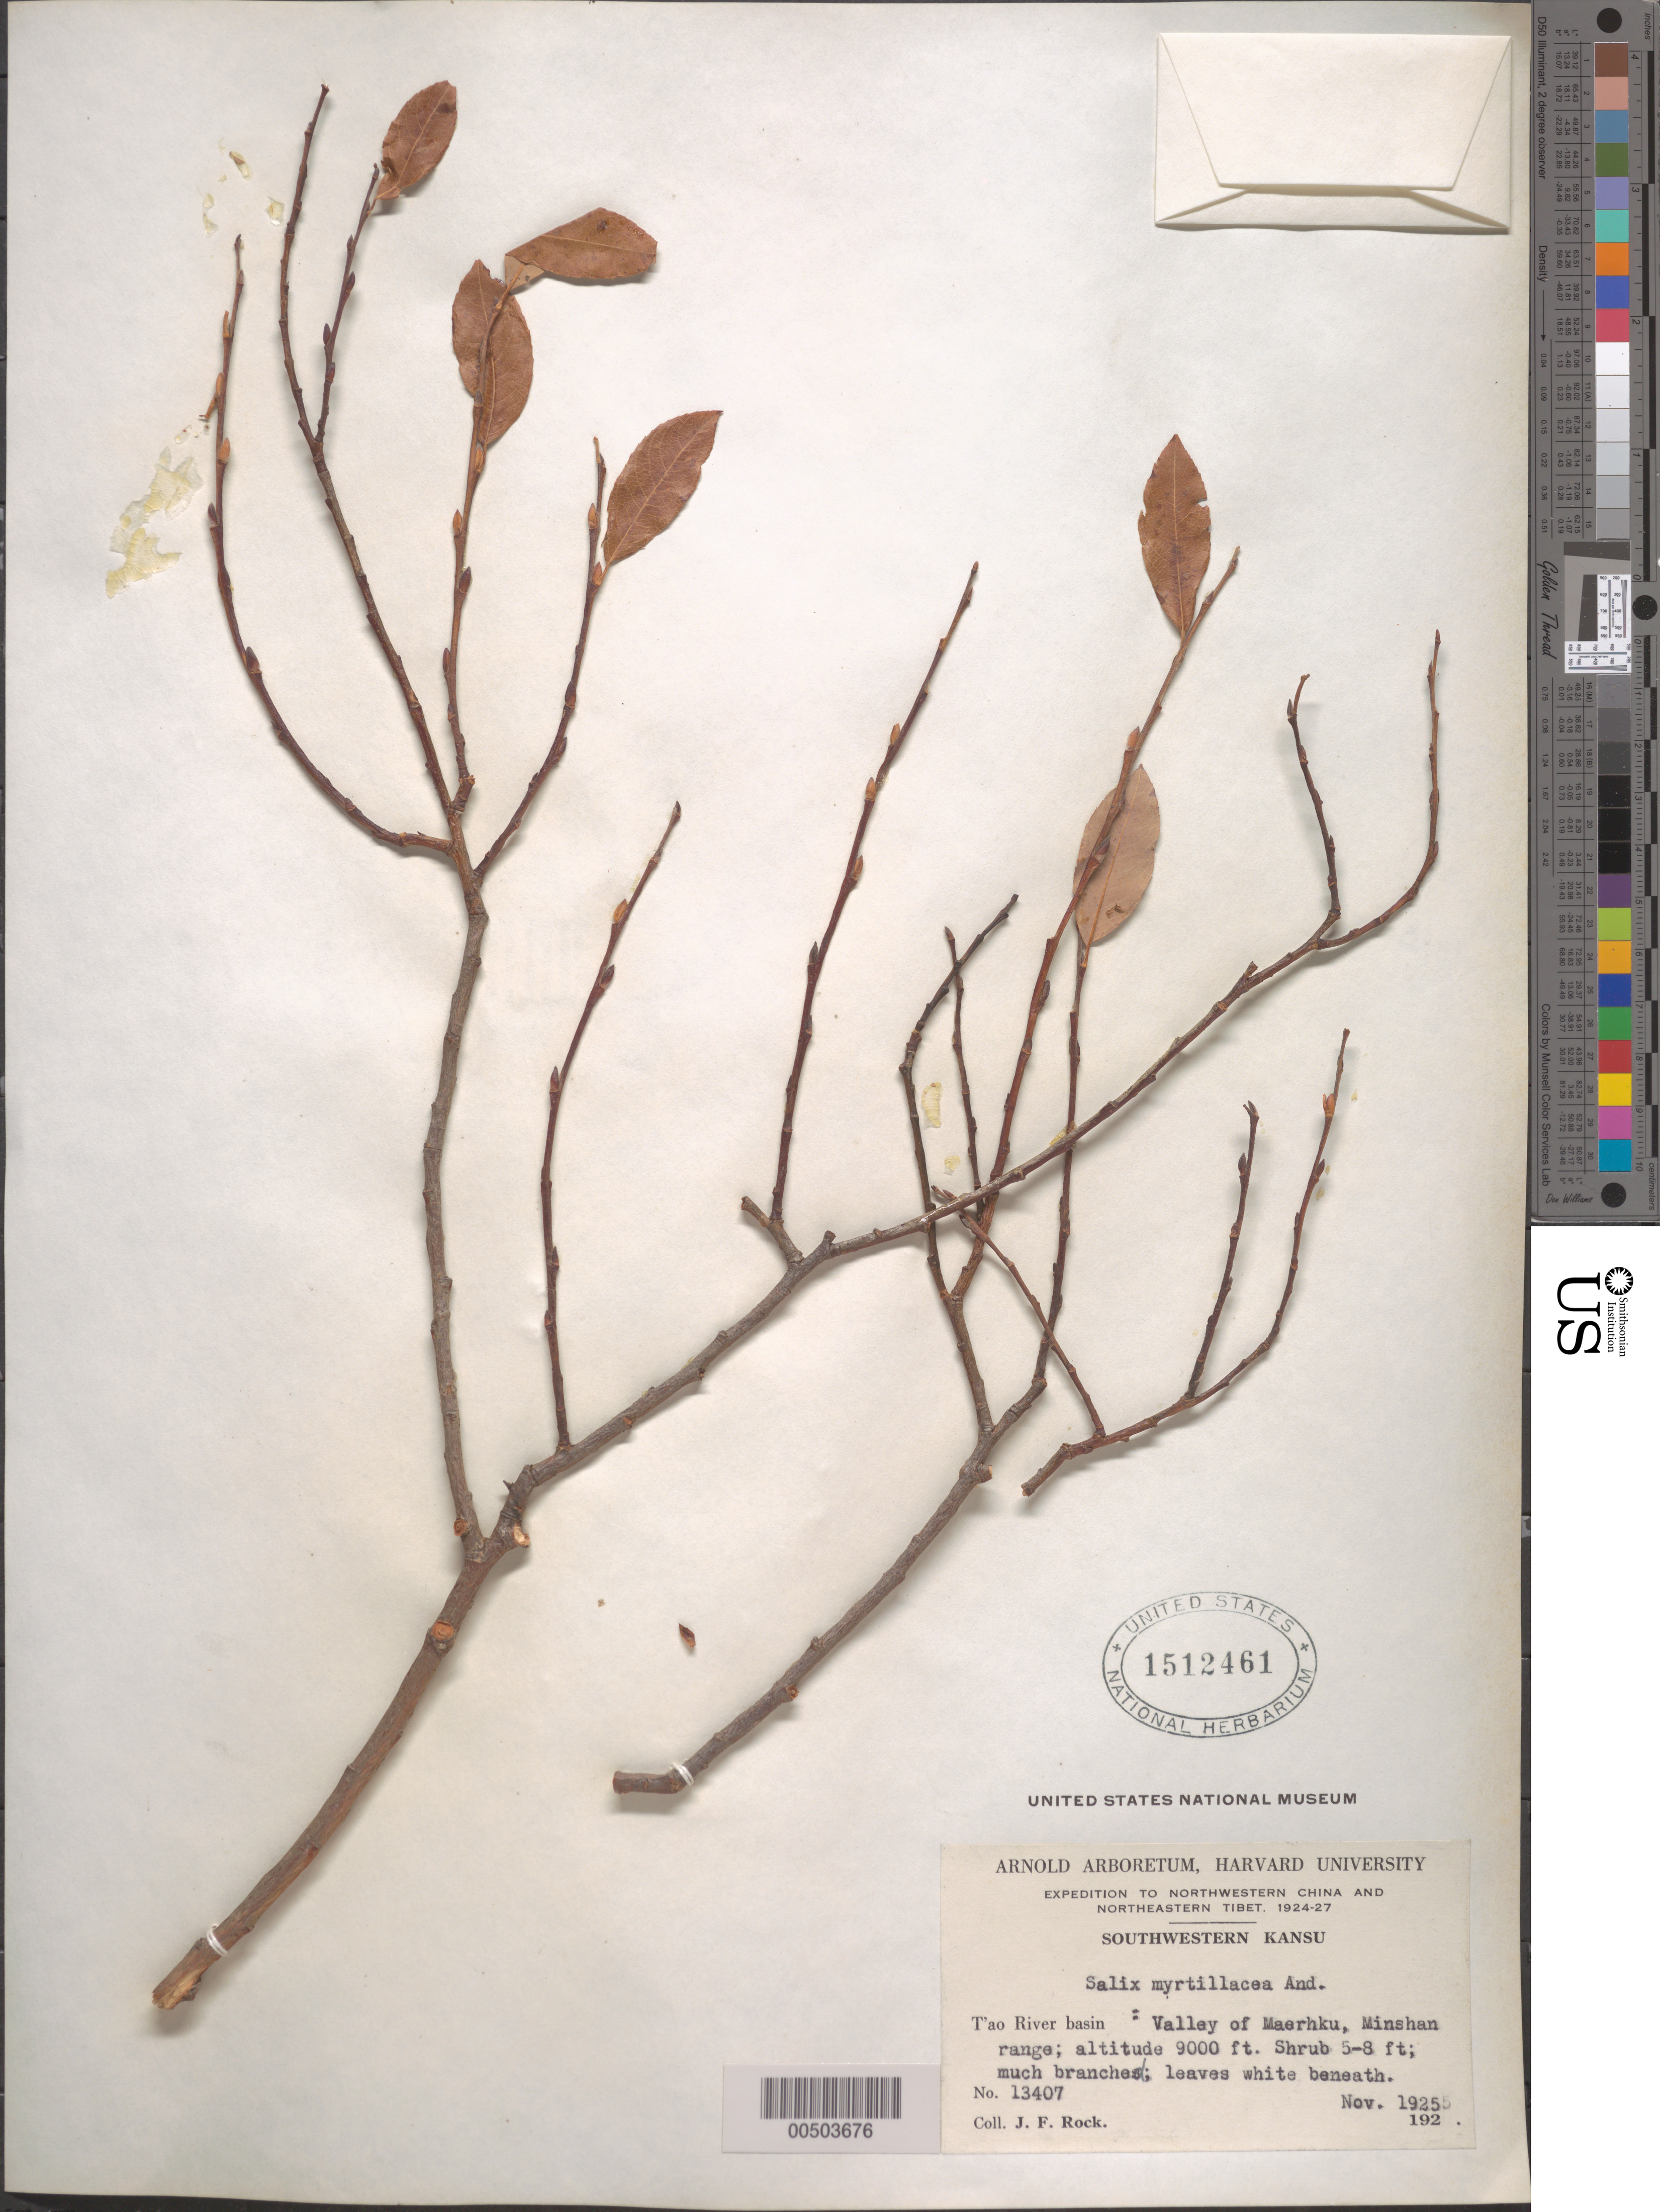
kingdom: Plantae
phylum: Tracheophyta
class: Magnoliopsida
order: Malpighiales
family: Salicaceae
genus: Salix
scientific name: Salix myrtillacea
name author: Andersson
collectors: J. F. Rock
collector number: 13407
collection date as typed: Nov 1925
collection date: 1925-11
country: China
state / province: Gansu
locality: Valley of Maerhku, Minshan range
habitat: Shrub 5-8 ft; much brahched; leaves white beneath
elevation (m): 2743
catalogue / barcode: US 1512461